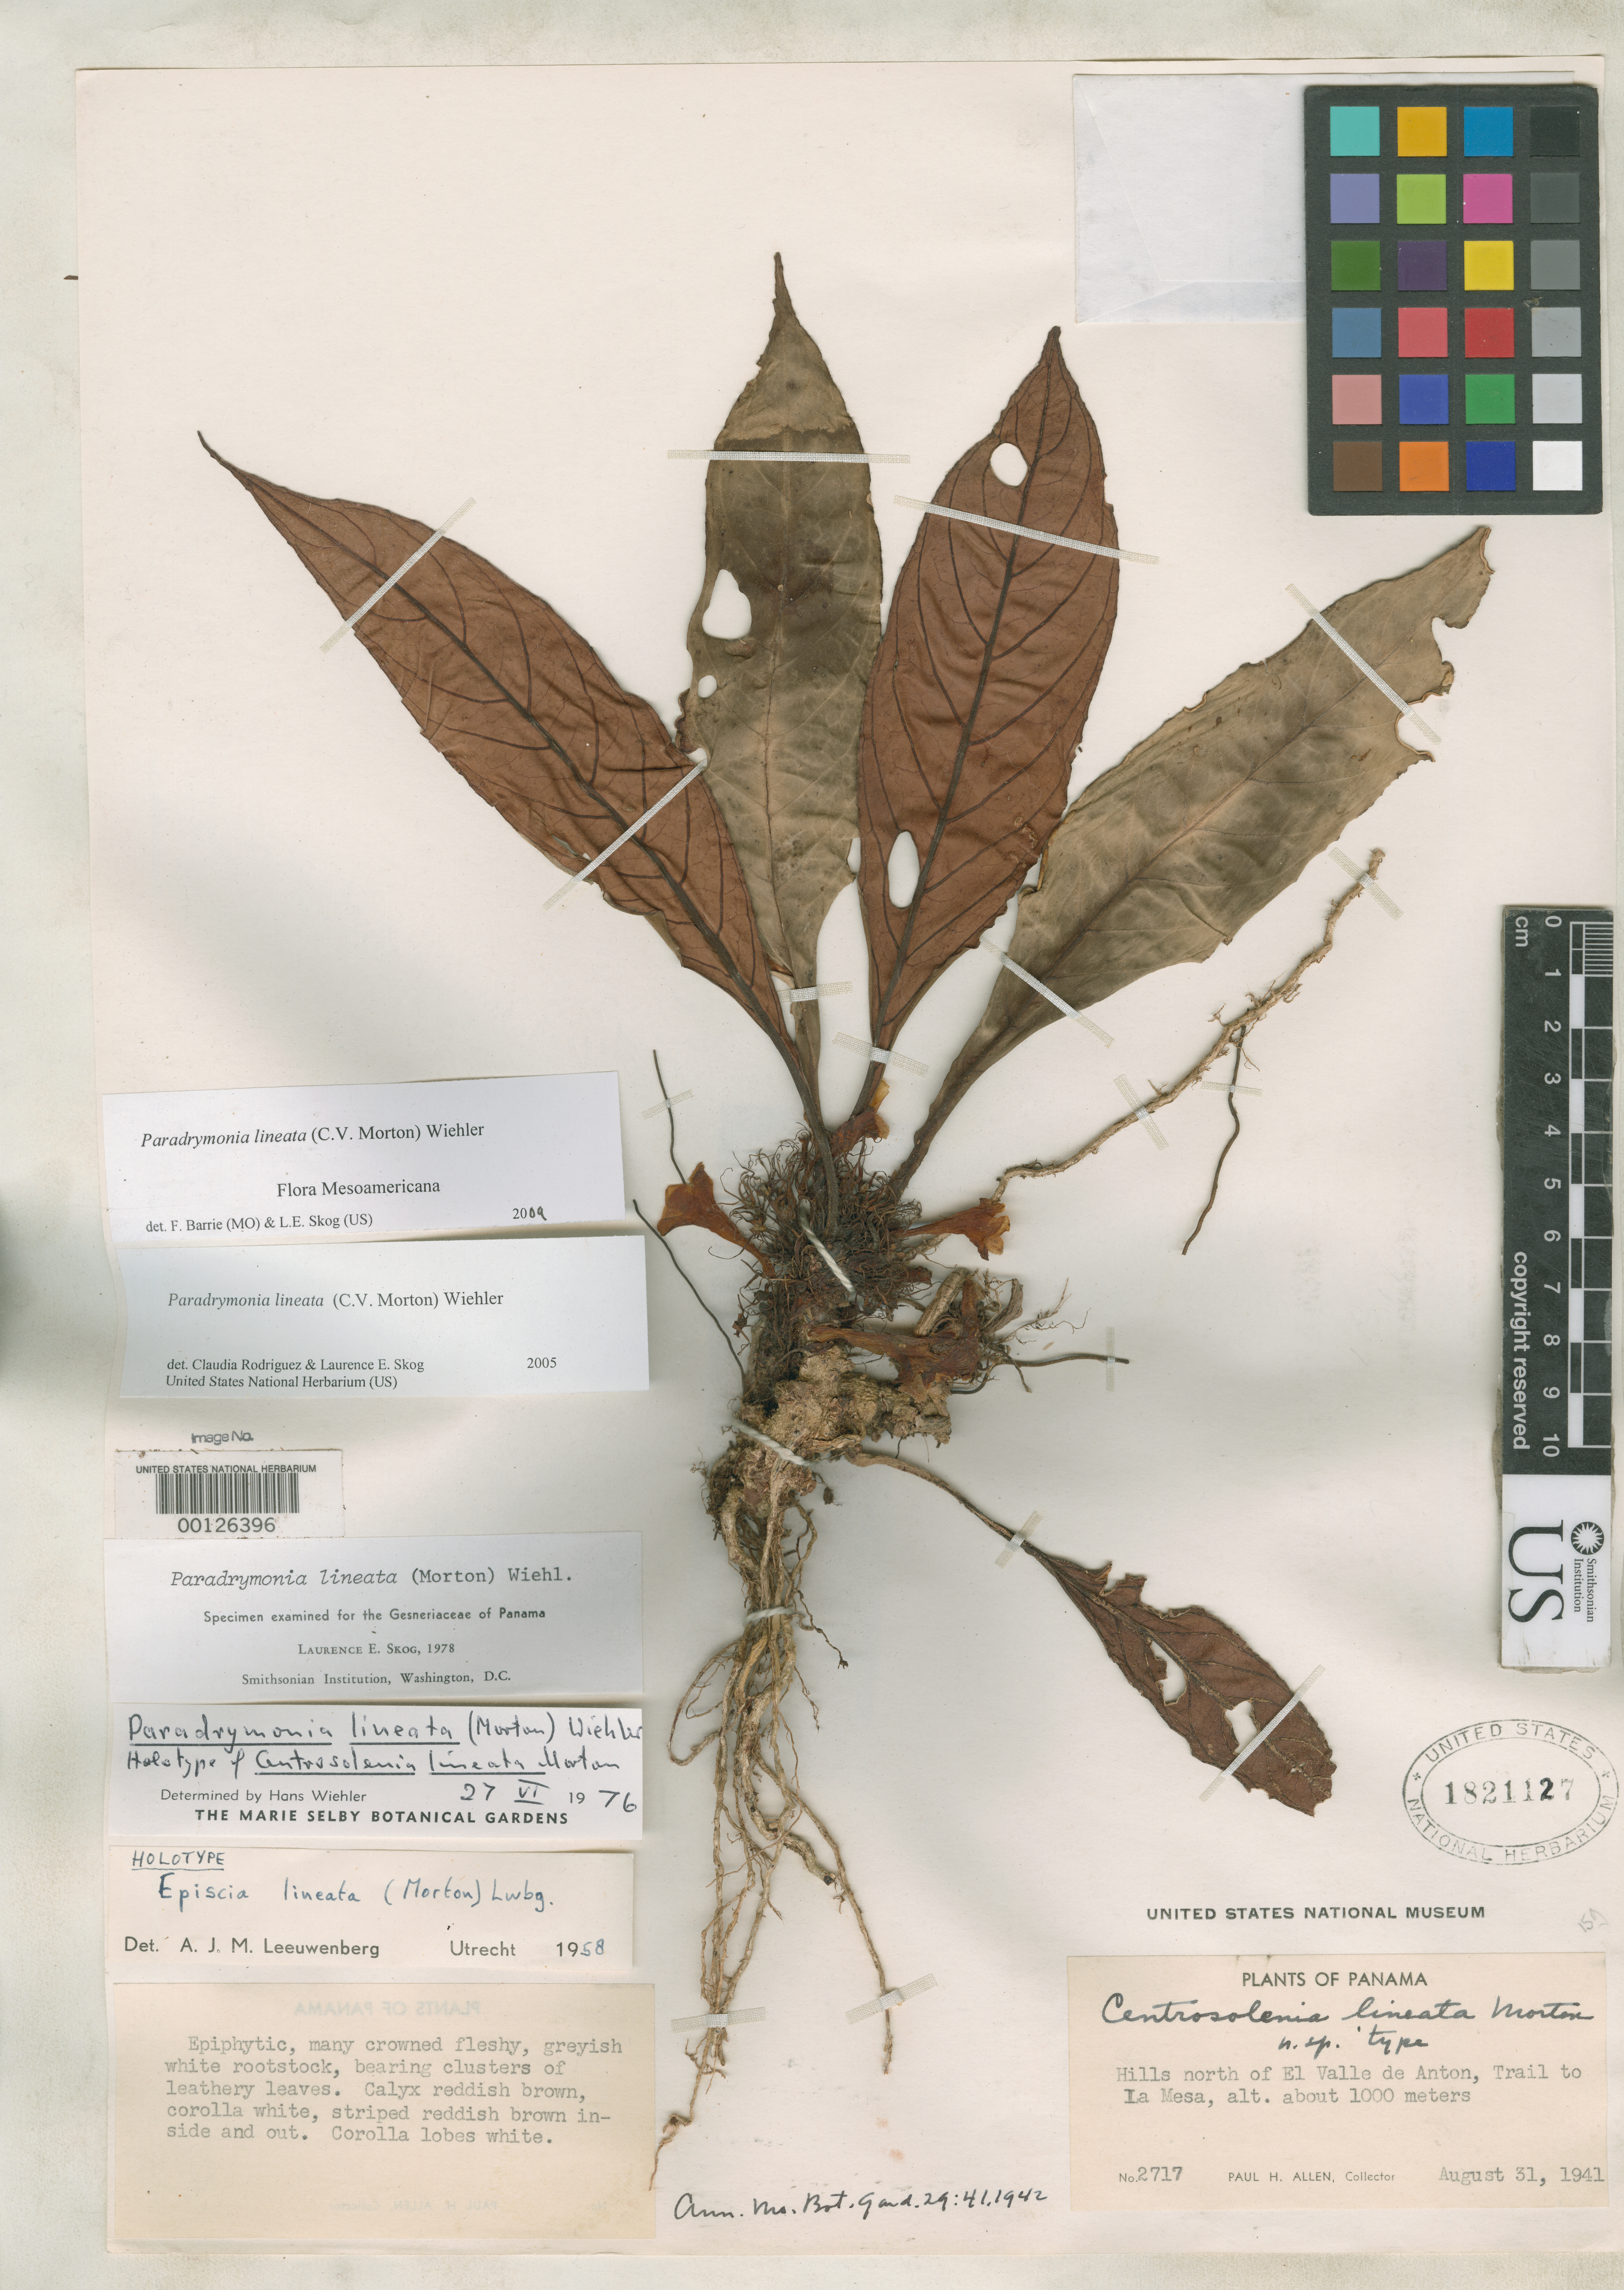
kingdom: Plantae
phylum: Tracheophyta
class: Magnoliopsida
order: Lamiales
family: Gesneriaceae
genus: Centrosolenia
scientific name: Centrosolenia lineata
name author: C.V. Morton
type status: Holotype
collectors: P. H. Allen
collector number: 2717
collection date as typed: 31 Aug 1941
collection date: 1941-08-31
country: Panama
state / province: Coclé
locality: Hills on Trail to La Mesa, N of el Valle De Anton.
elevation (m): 1000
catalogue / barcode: US 1821127